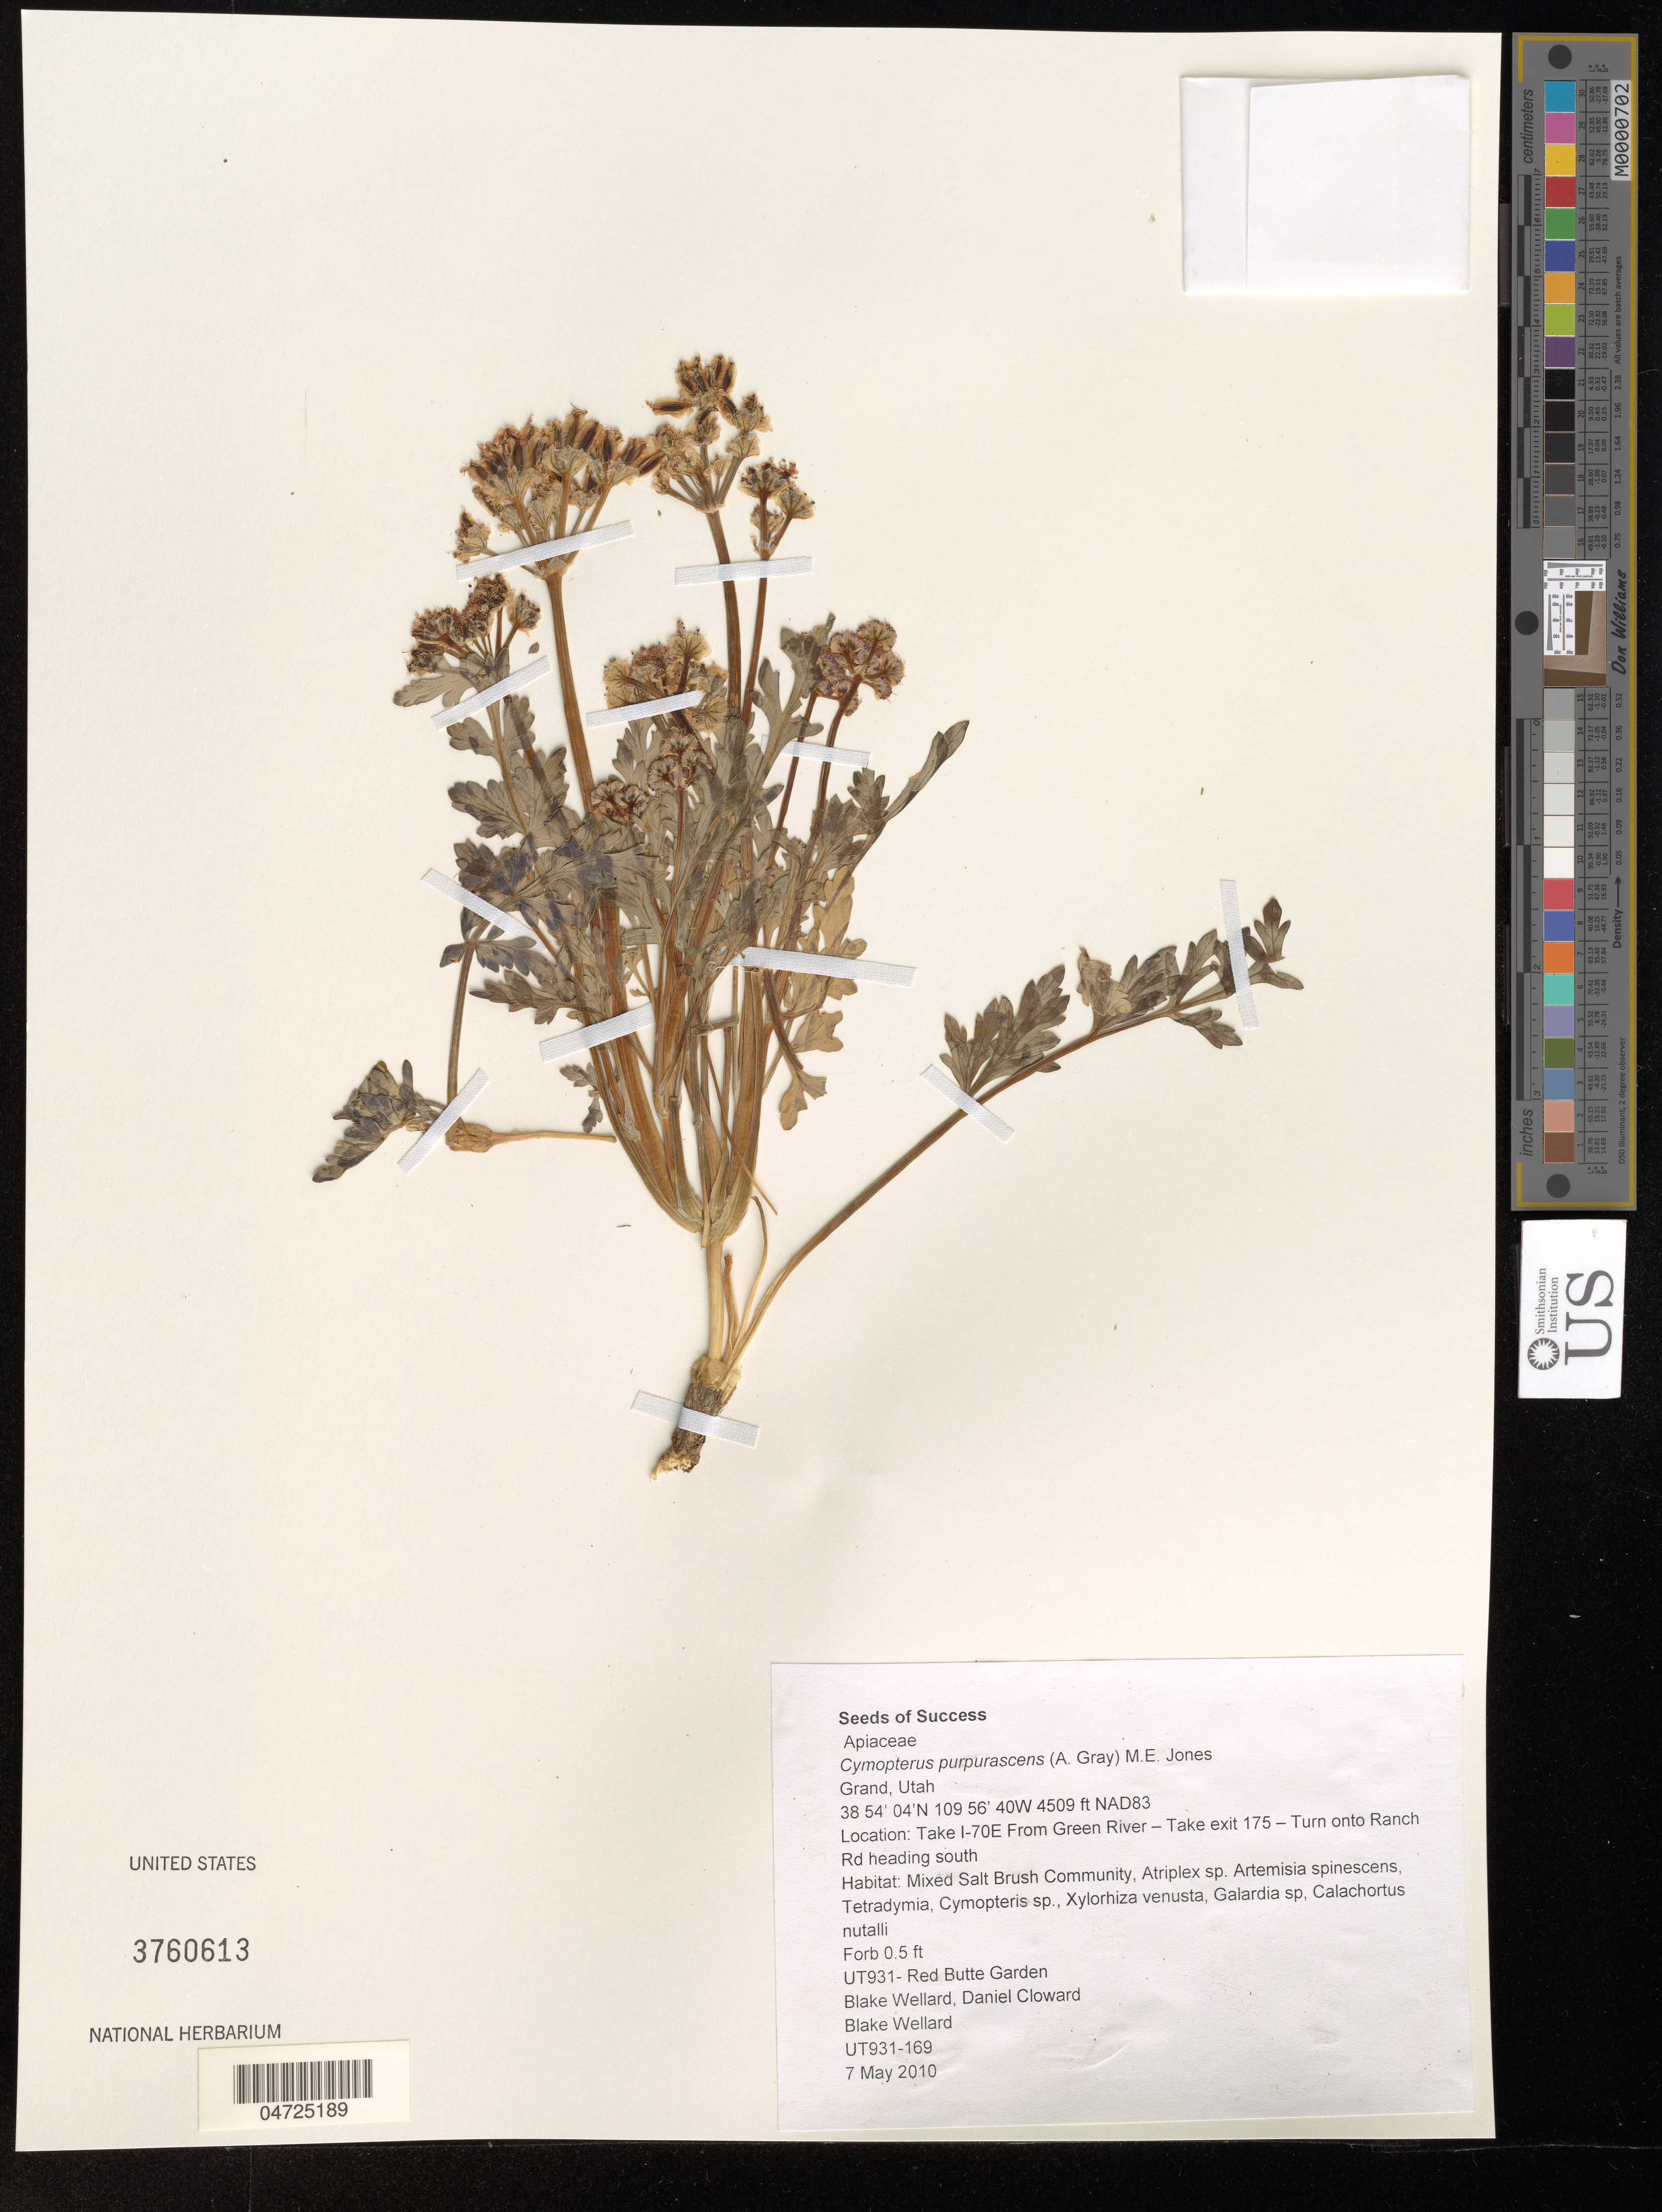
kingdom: Plantae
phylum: Tracheophyta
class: Magnoliopsida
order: Apiales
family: Apiaceae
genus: Cymopterus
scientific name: Cymopterus purpurascens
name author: (A. Gray) M.E. Jones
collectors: B. Wellard & D. Cloward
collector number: UT931-169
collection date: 2010-05-07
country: United States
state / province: Utah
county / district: Grand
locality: Grand. Take I-70E from Green River - Take exit 175 - Turn onto Ranch Rd heading south. NAD83.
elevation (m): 1374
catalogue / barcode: US 3760613